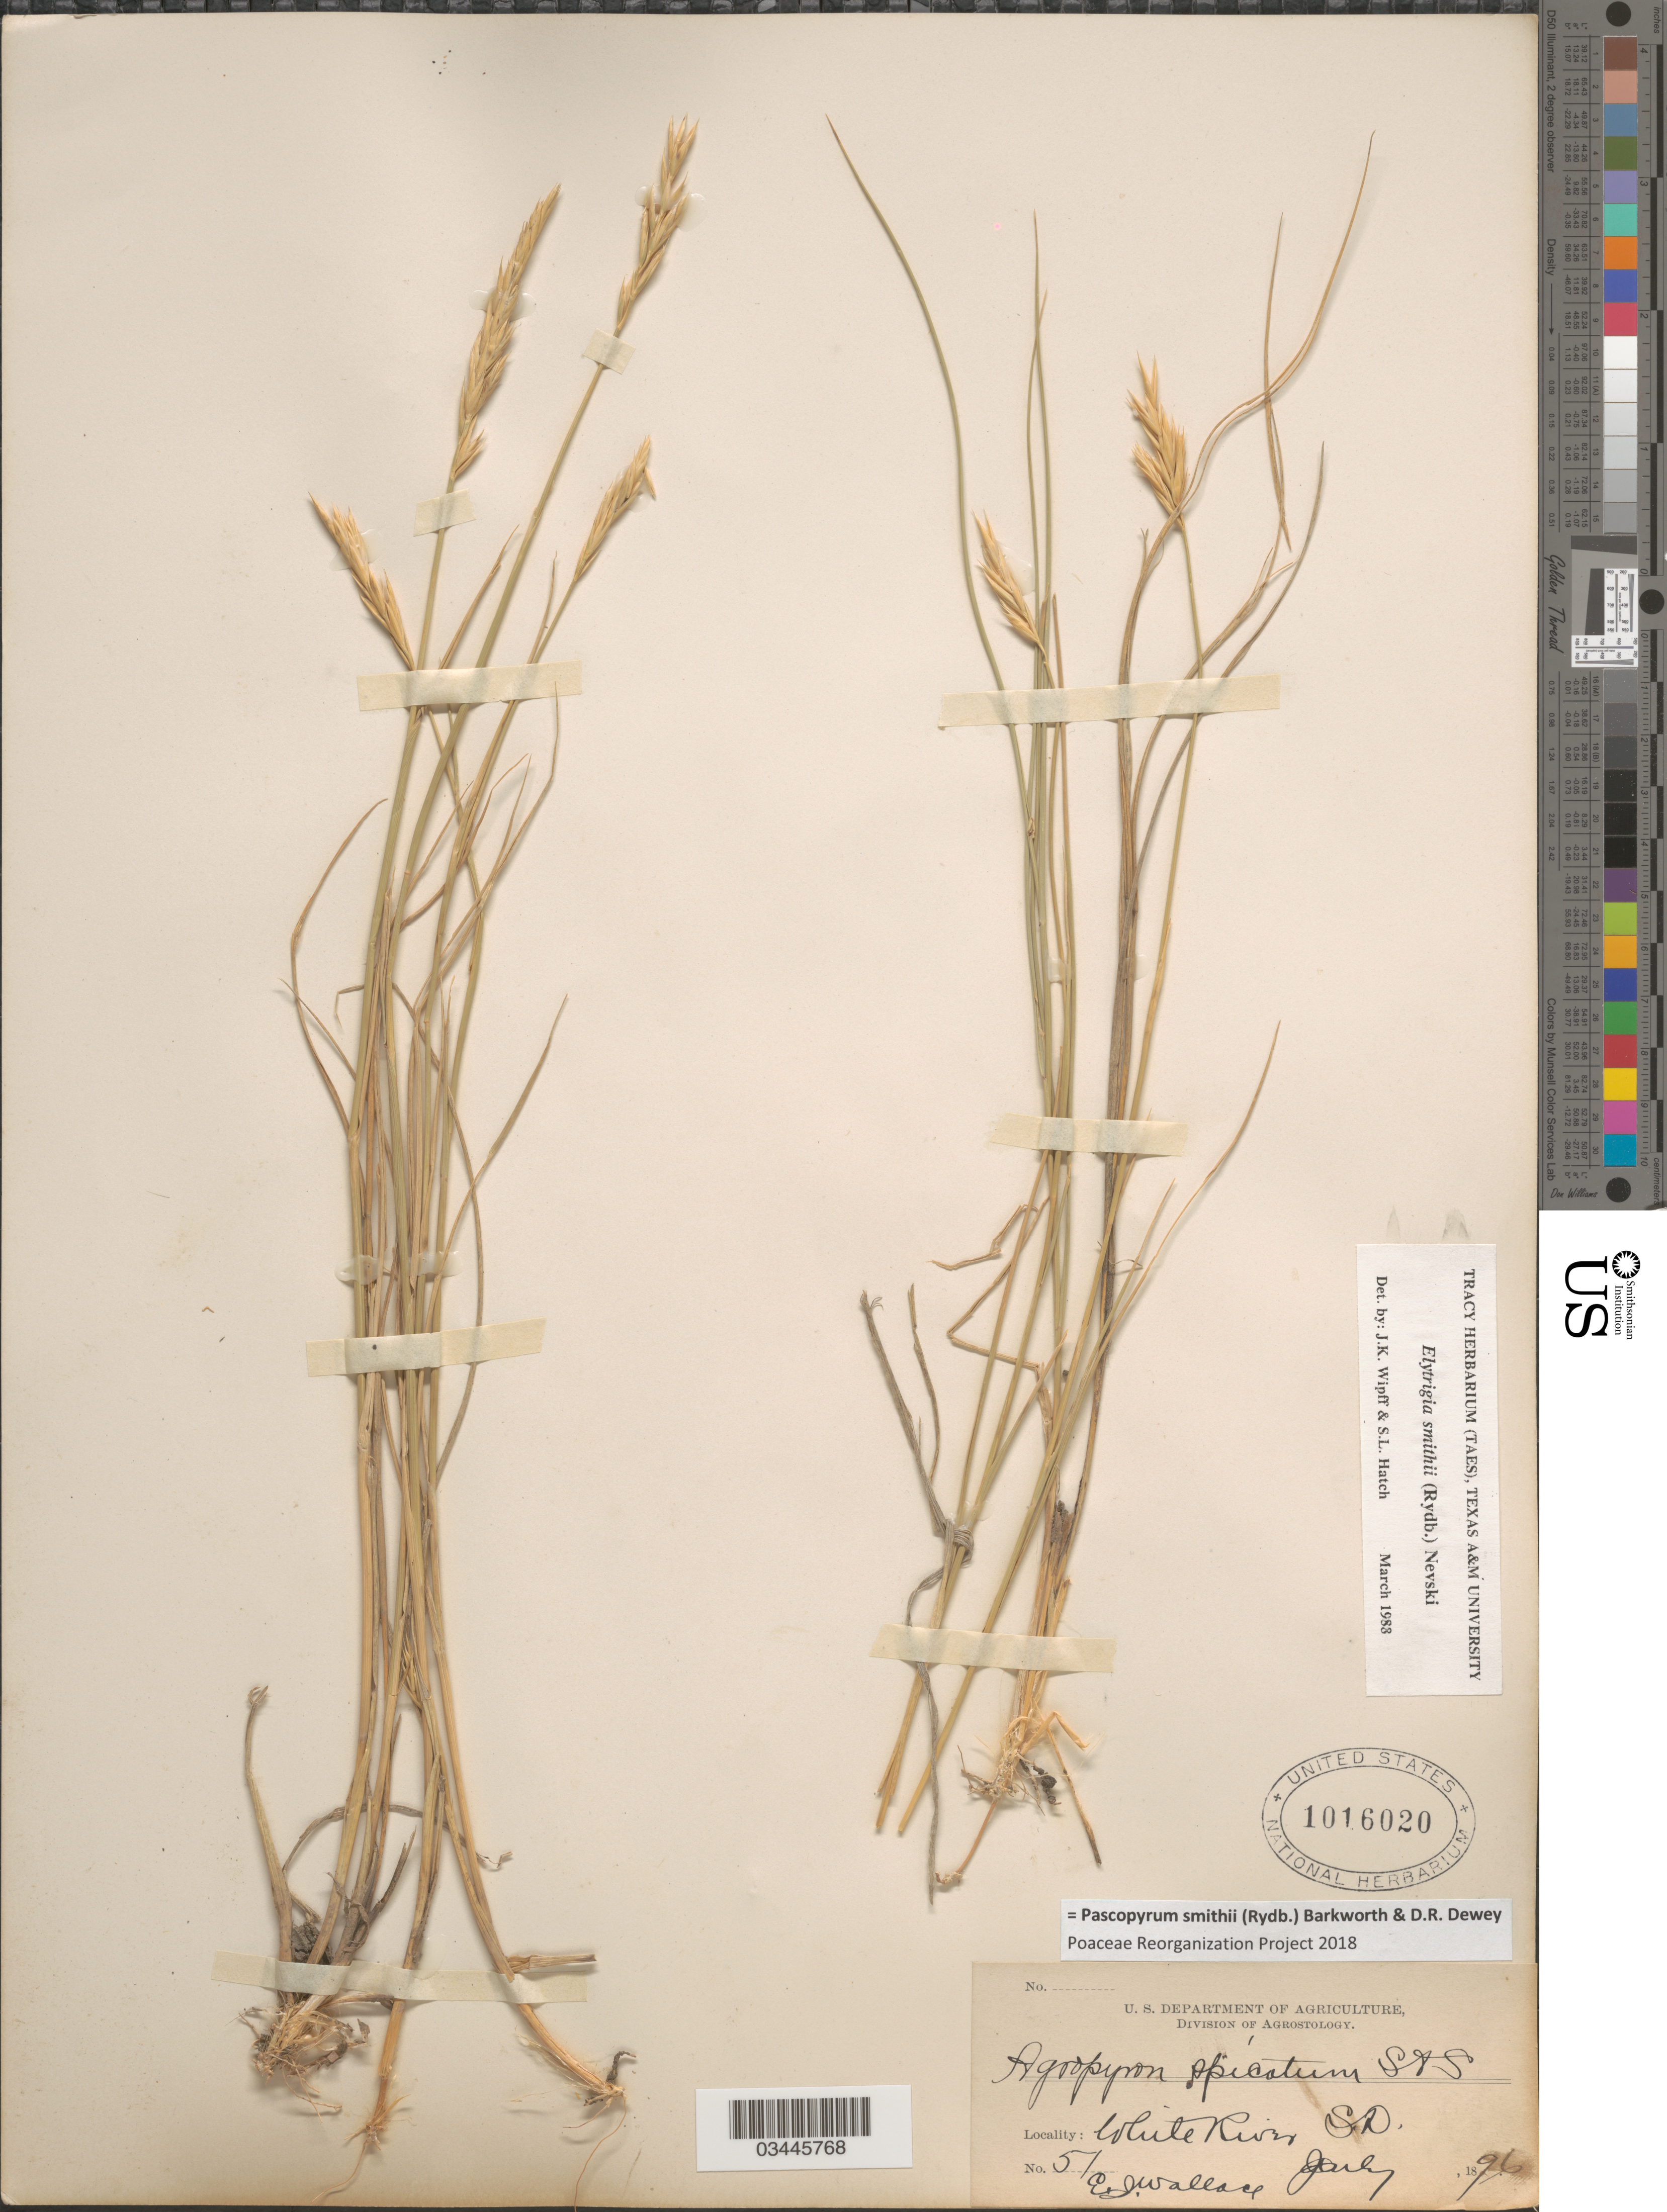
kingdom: Plantae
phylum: Tracheophyta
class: Liliopsida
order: Poales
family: Poaceae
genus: Pascopyrum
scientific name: Pascopyrum smithii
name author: (Rydb.) Barkworth & Dewey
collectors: E. J. Wallace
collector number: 51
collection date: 1896-07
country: United States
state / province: South Dakota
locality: White River.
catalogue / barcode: US 1016020